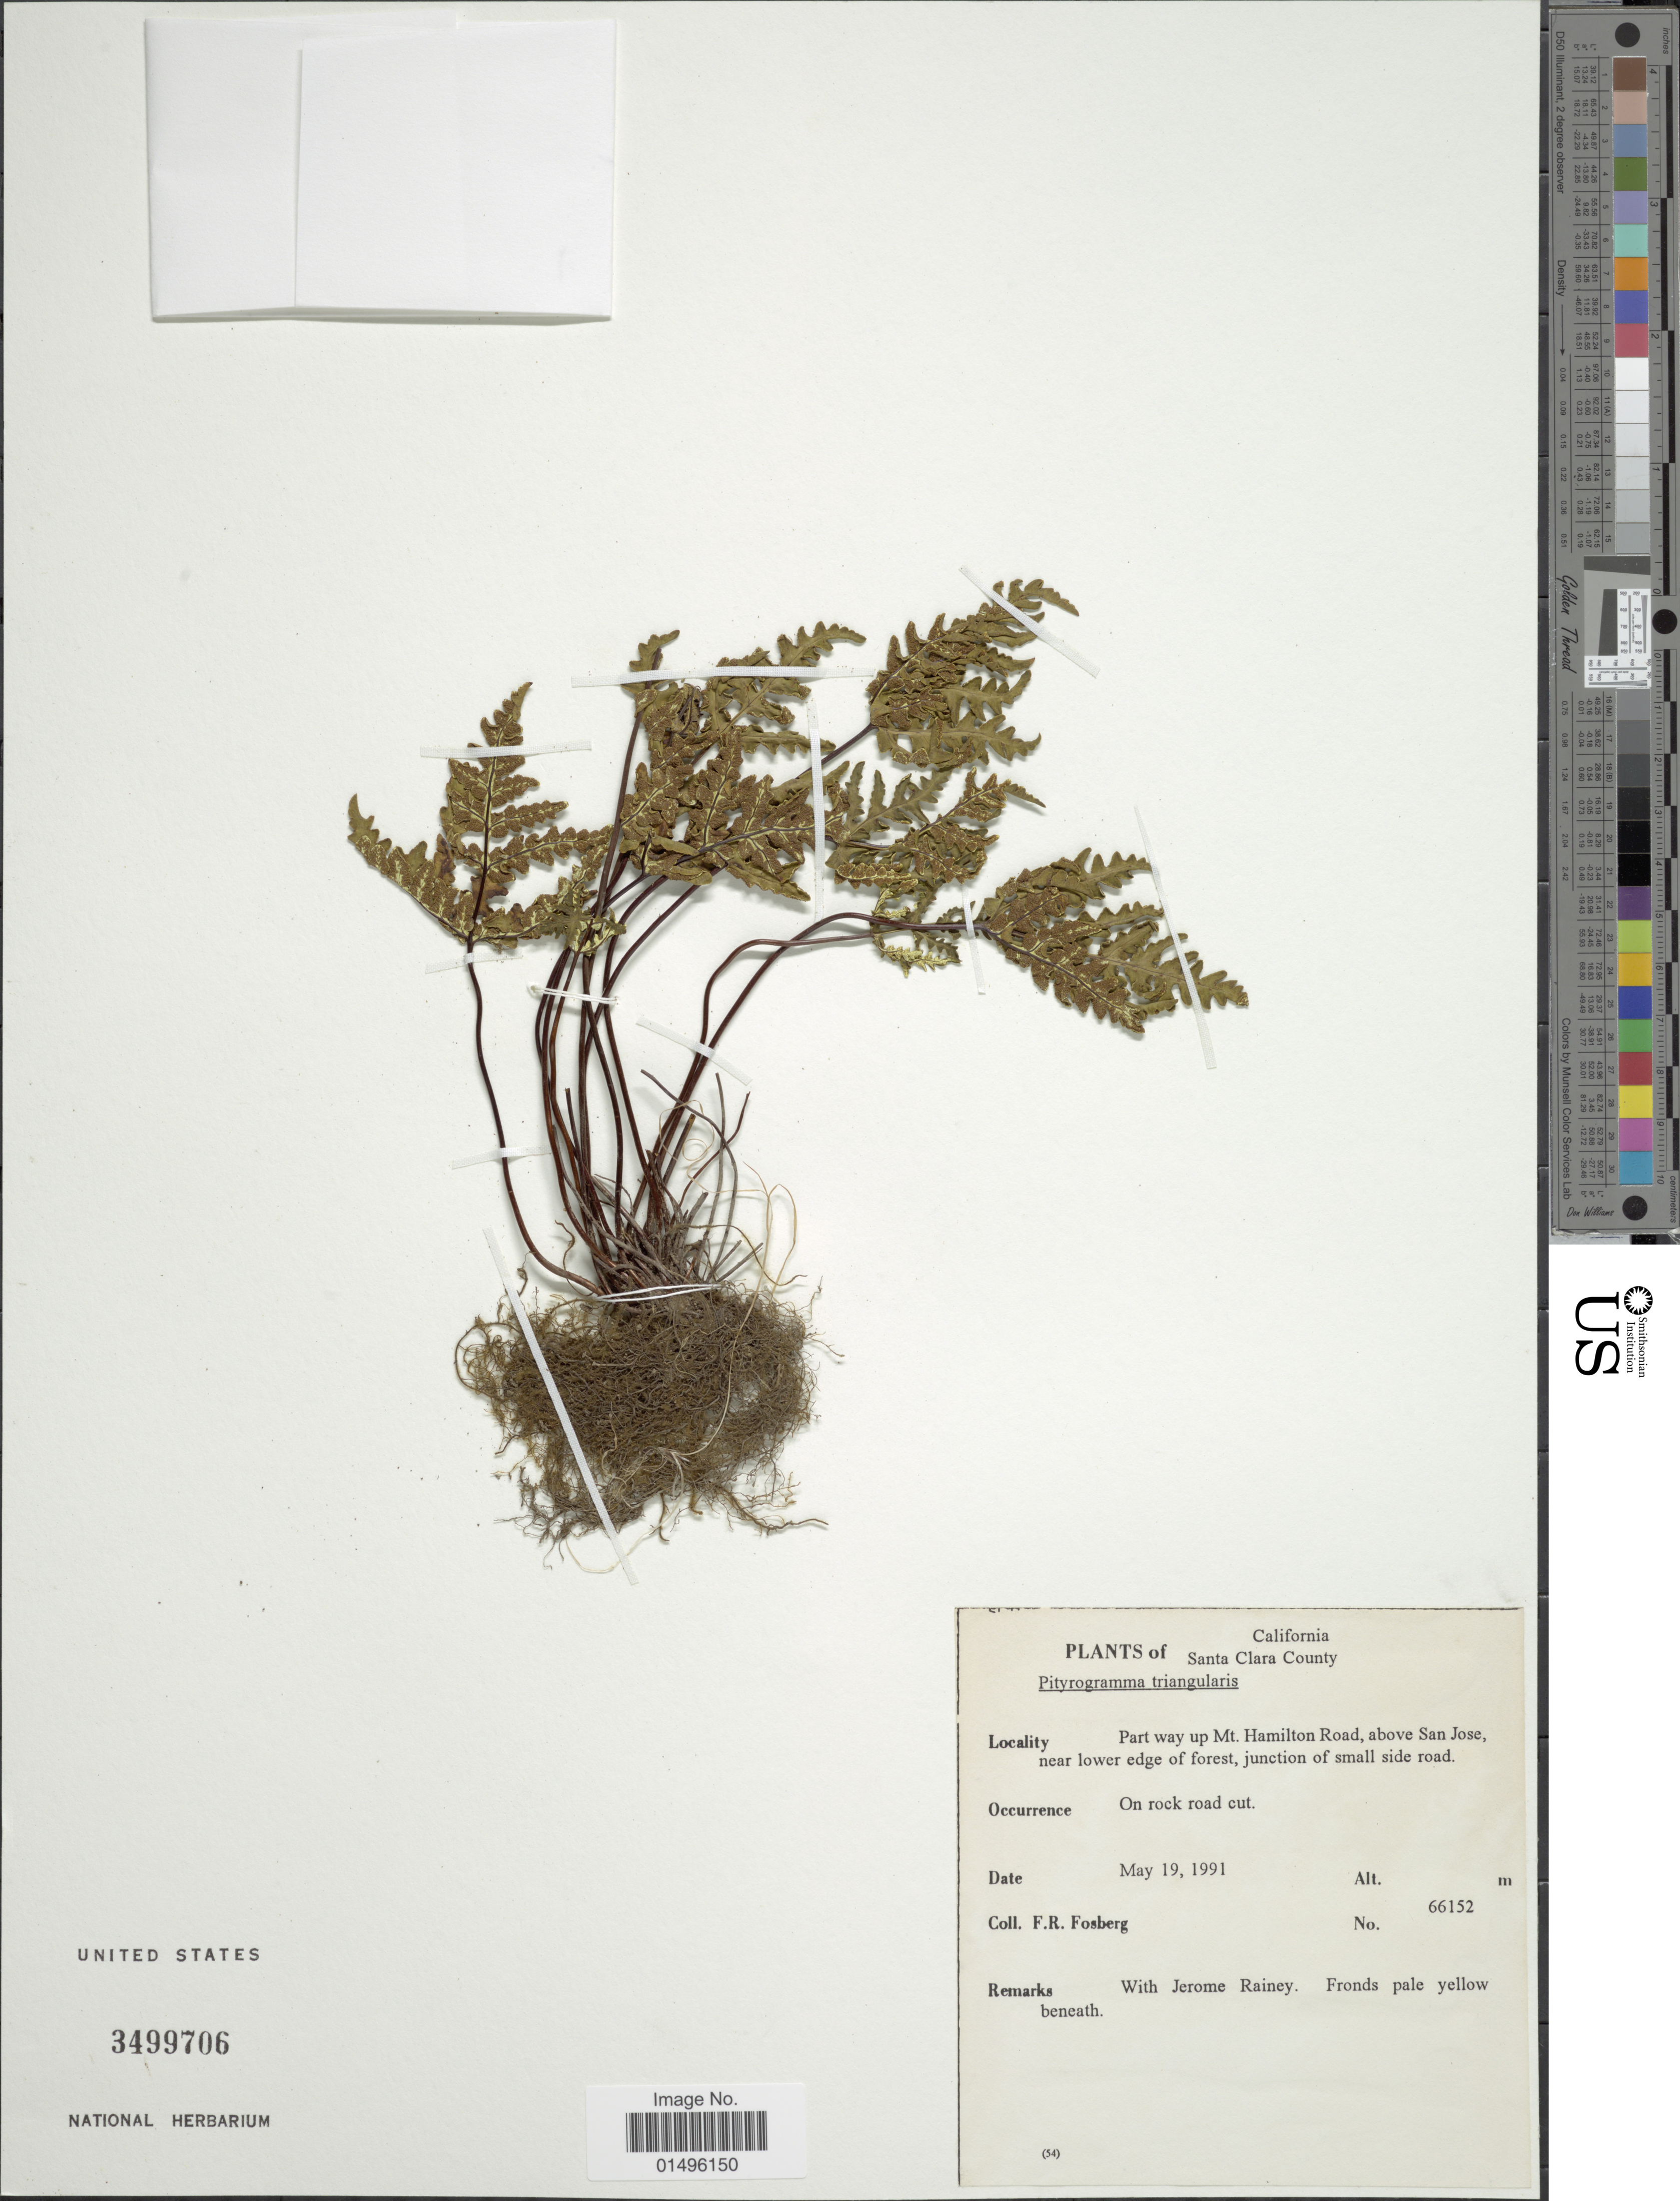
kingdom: Plantae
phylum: Tracheophyta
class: Polypodiopsida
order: Polypodiales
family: Pteridaceae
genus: Pentagramma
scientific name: Pentagramma triangularis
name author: (Kaulf.) Yatsk. et al.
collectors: F. R. Fosberg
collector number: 66152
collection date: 1991-05-19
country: United States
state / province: California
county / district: Santa Clara Co.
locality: Part way up Mt. Hamilton Road, above San Jose, near lower edge of forest, junction of small side road.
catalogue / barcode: US 3499706